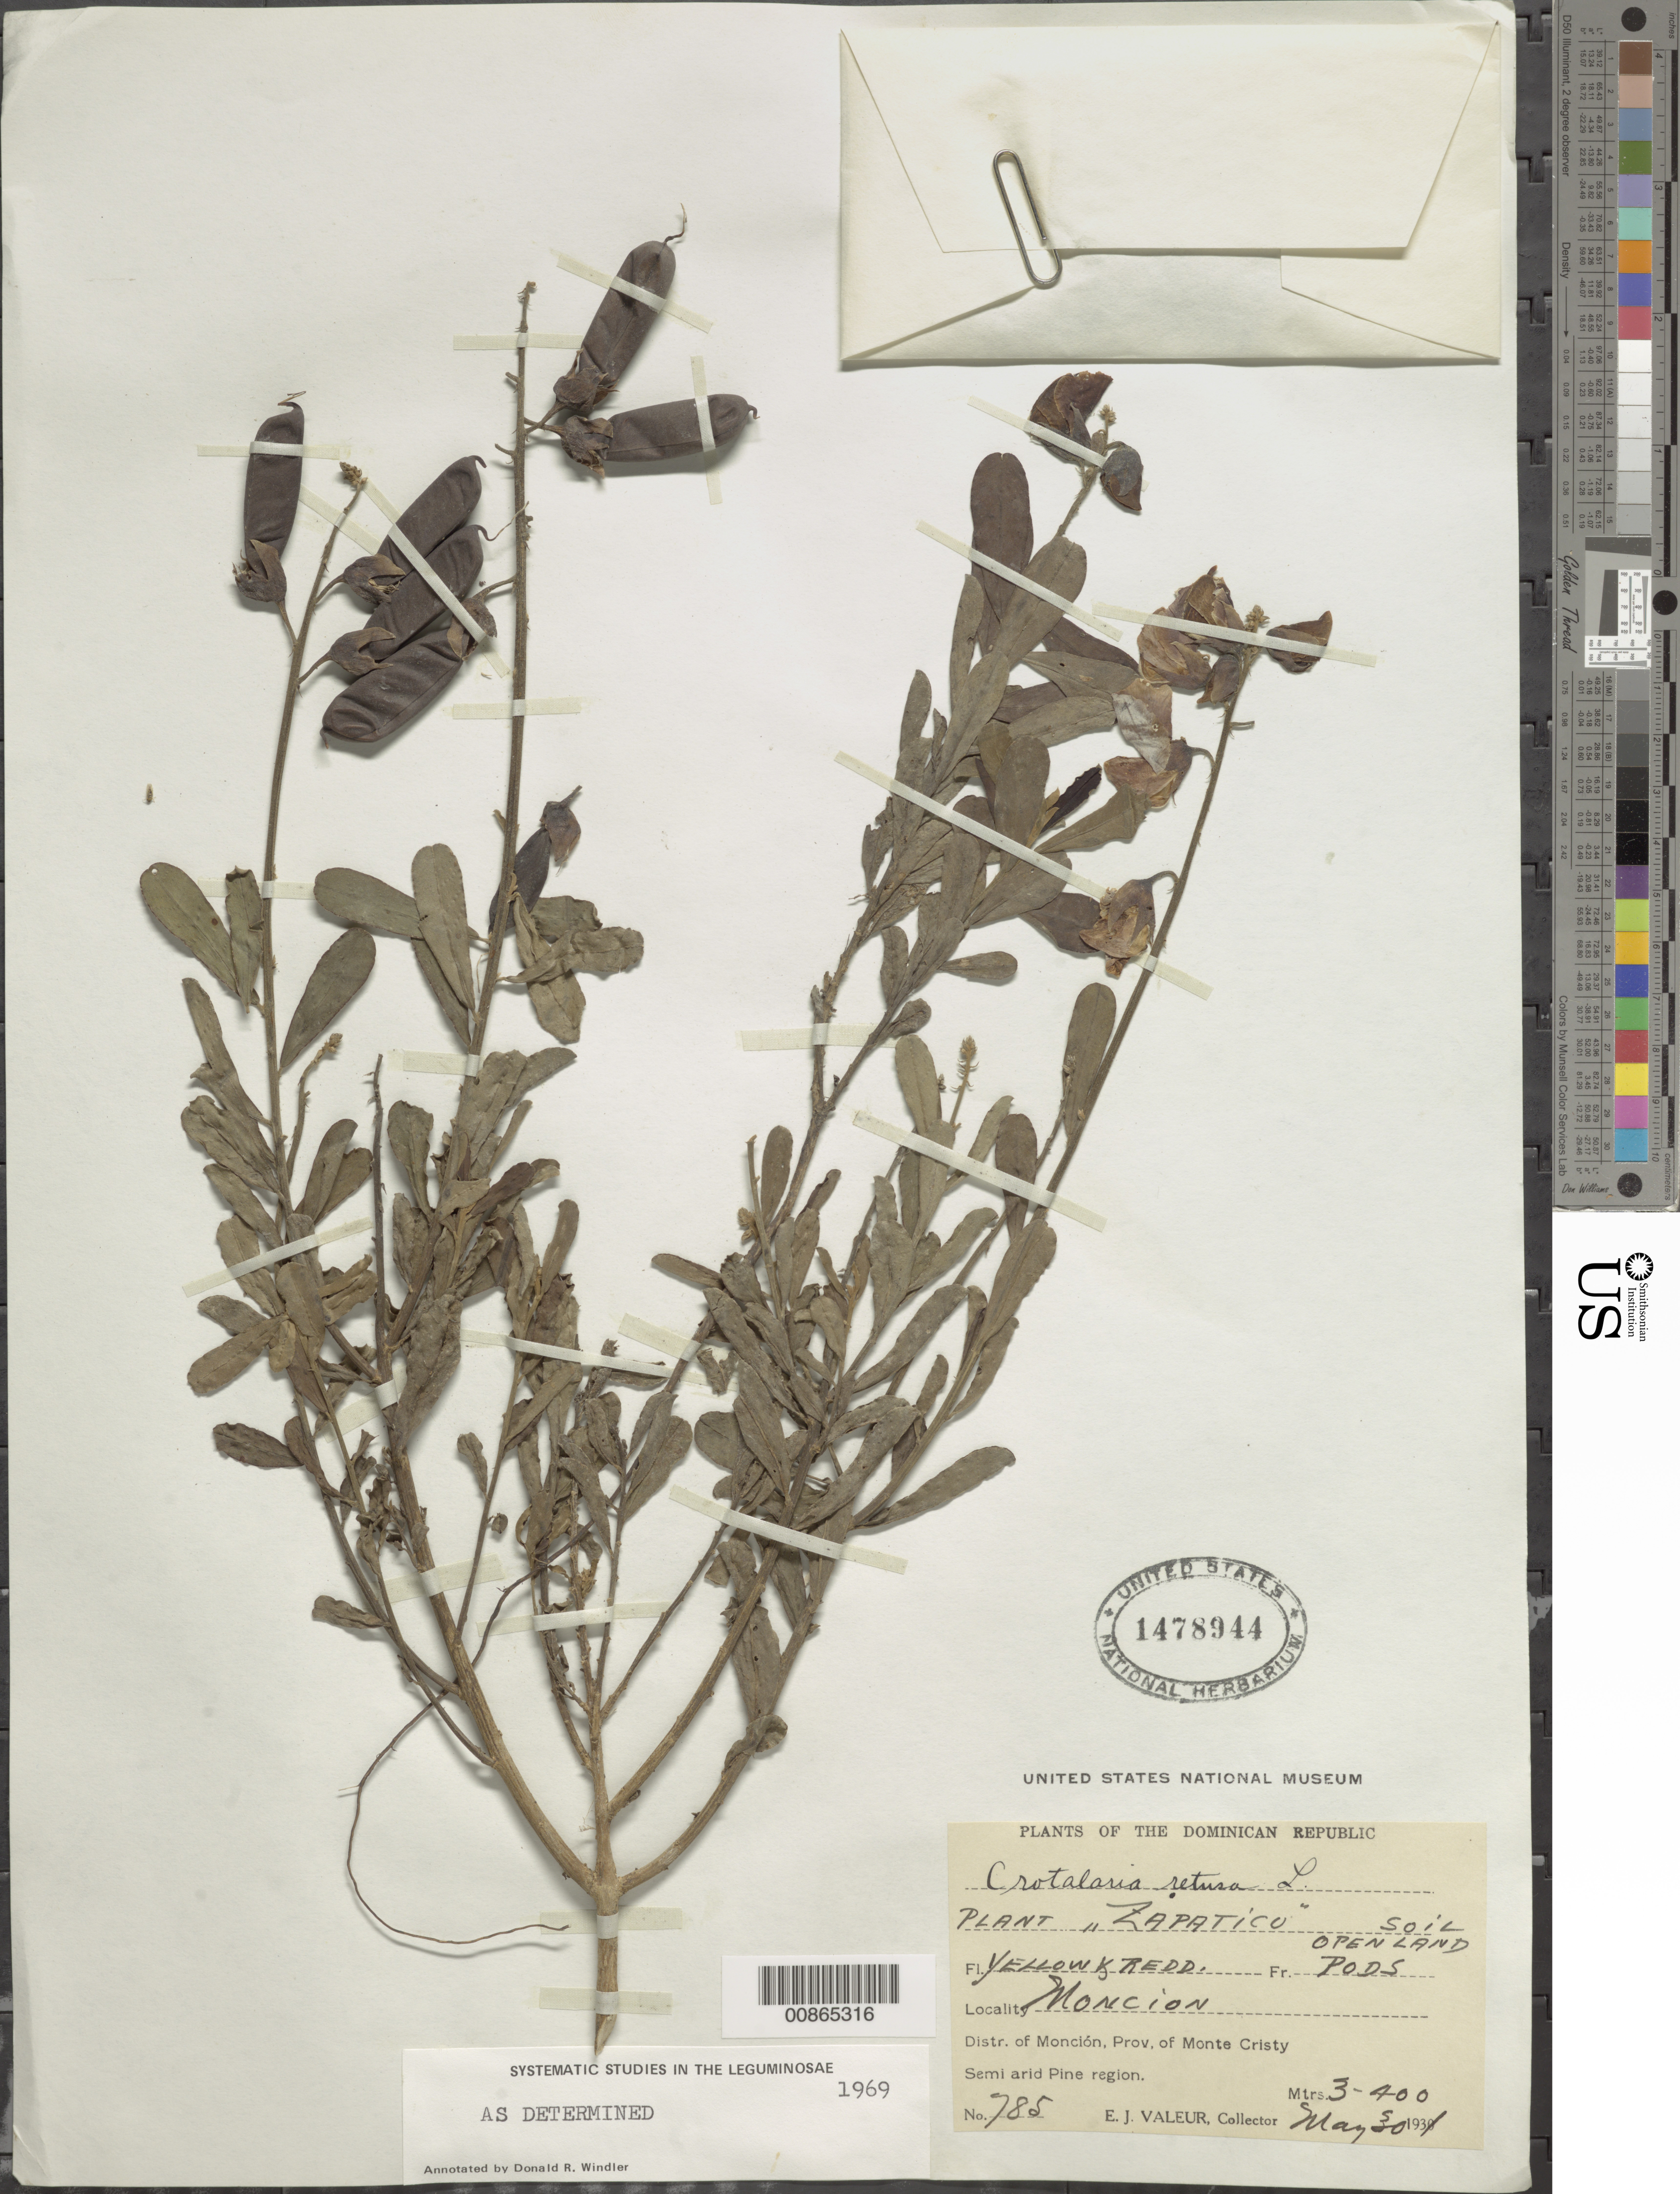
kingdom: Plantae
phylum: Tracheophyta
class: Magnoliopsida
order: Fabales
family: Fabaceae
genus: Crotalaria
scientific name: Crotalaria retusa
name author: L.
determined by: Windler, D. R.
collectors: E. Valeur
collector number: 785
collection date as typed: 30 May 1931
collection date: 1931-05-30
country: Dominican Republic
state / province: Monte Cristi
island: Hispaniola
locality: Monción, Distr. of Monción.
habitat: Semi arid Pine region. Soil, open land.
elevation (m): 300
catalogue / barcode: US 1478944